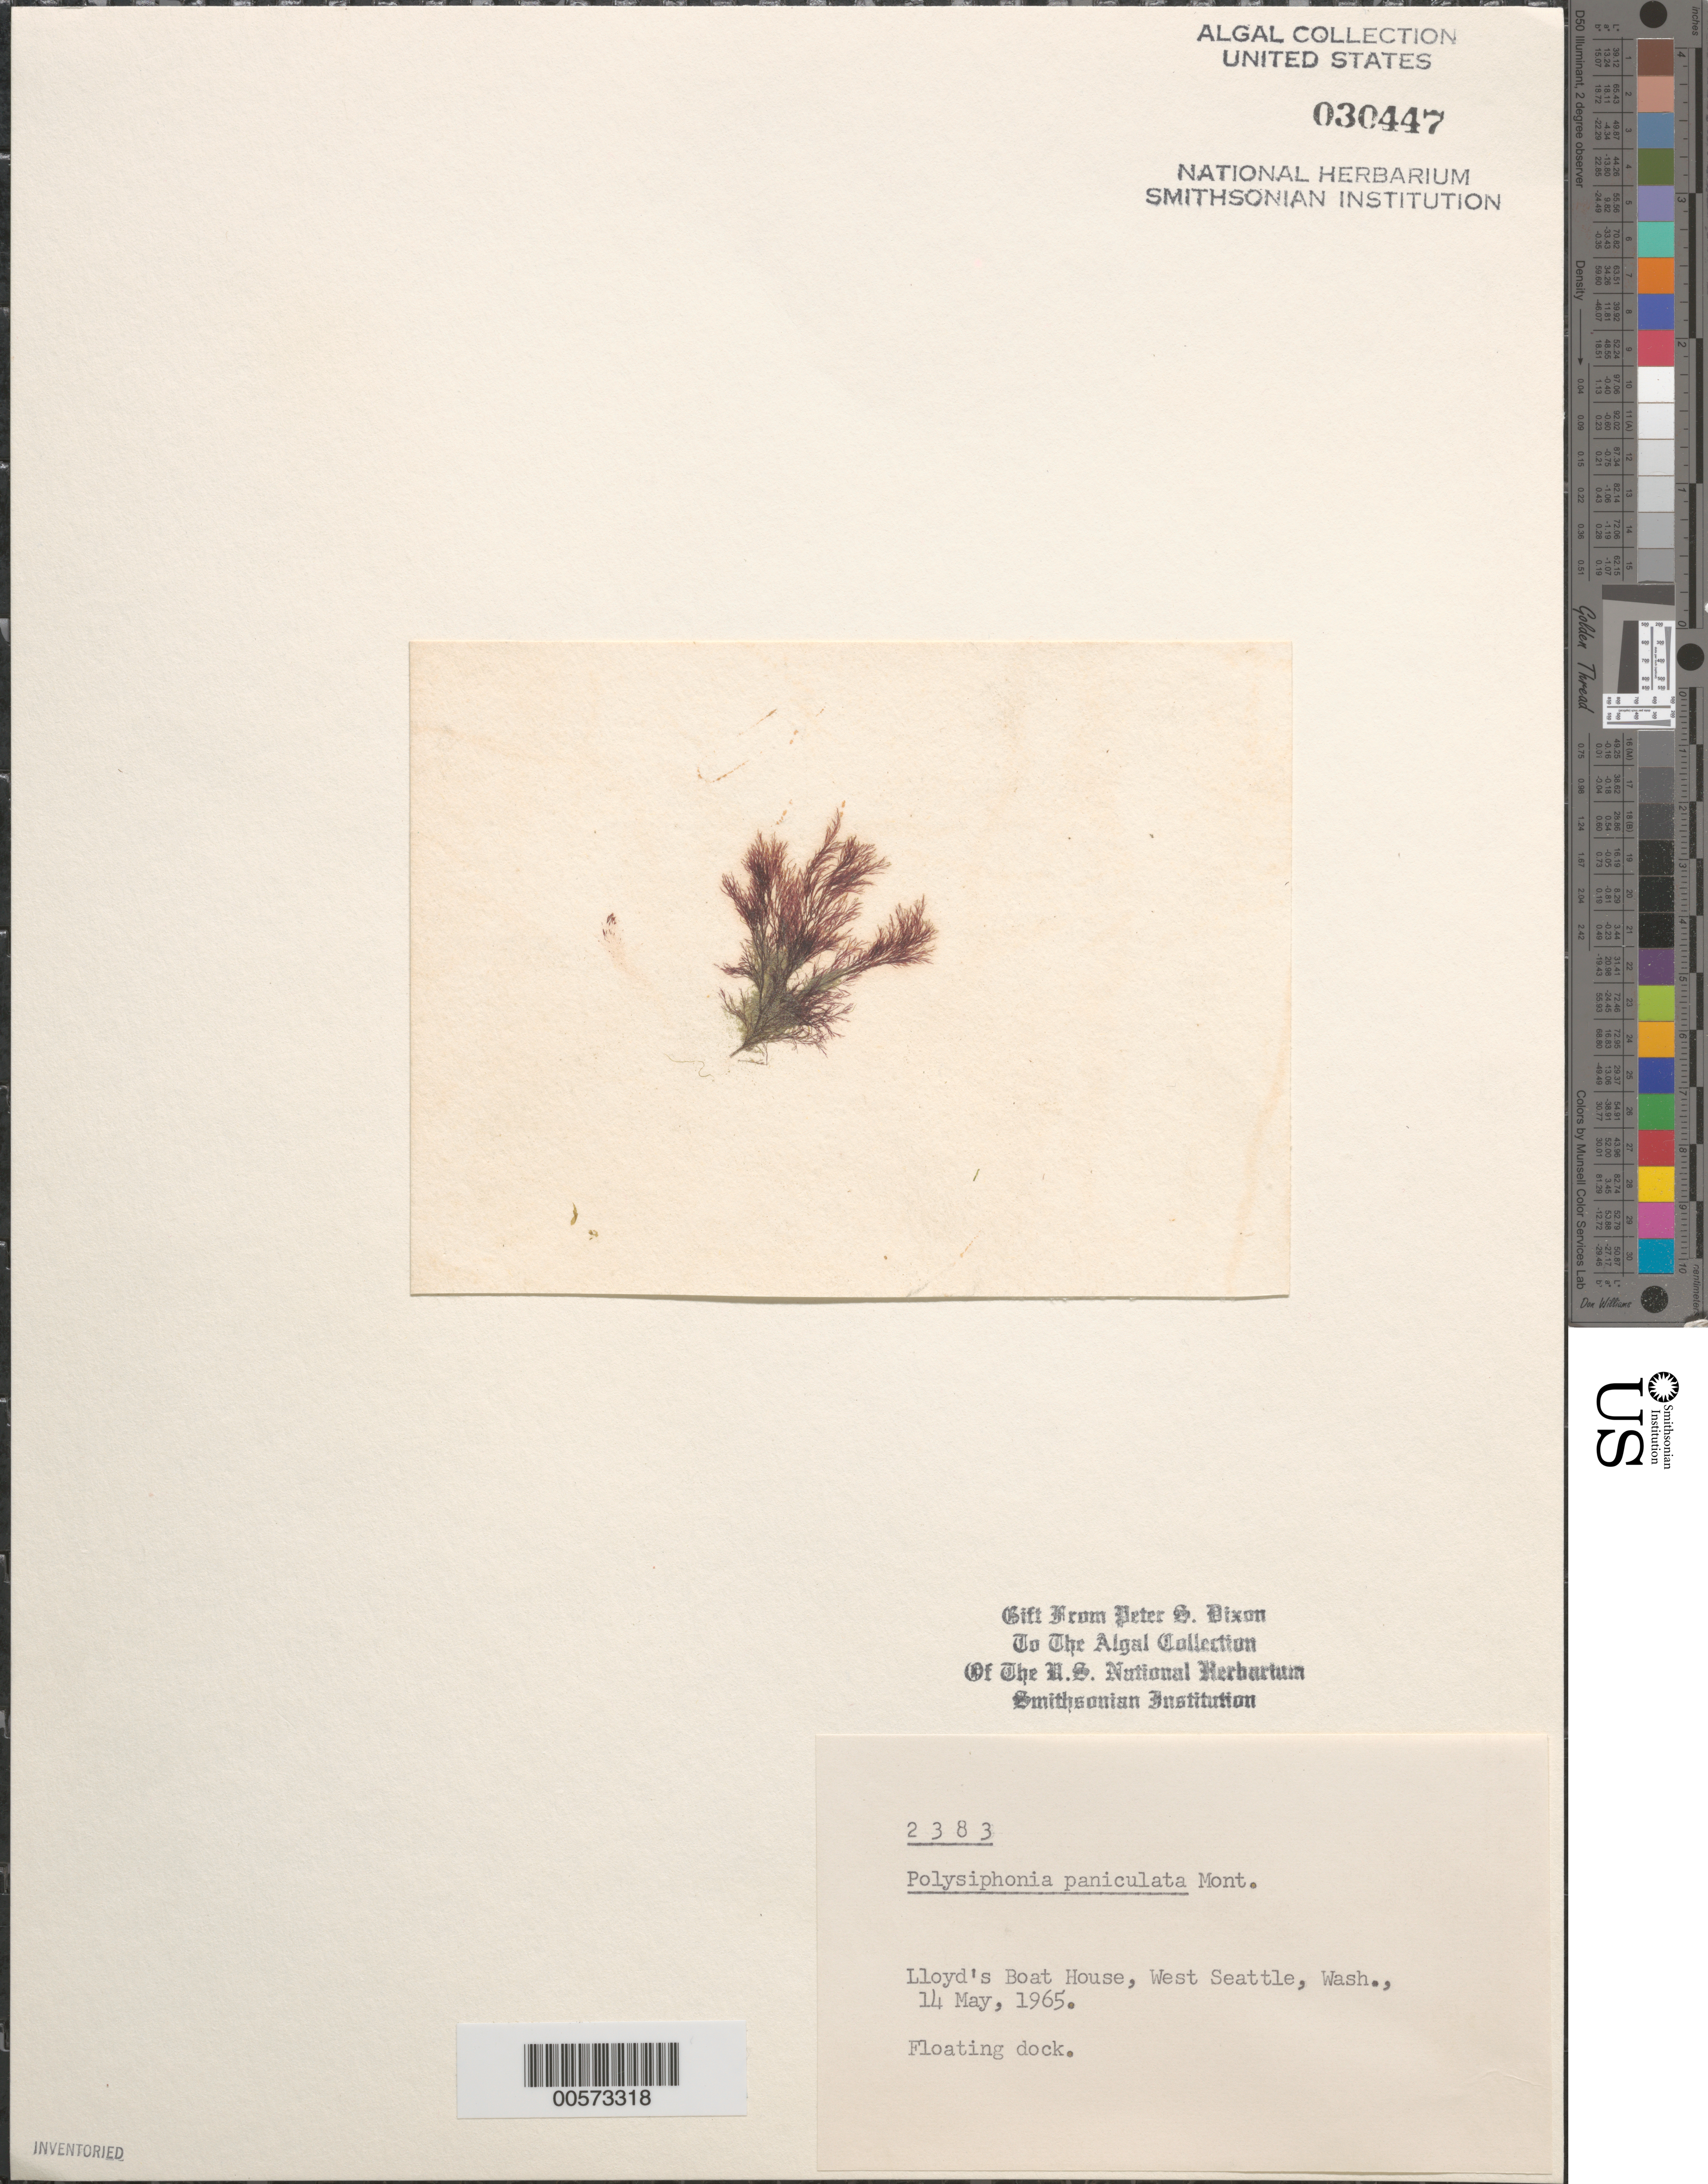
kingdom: Plantae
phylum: Rhodophyta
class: Florideophyceae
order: Ceramiales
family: Rhodomelaceae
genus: Eutrichosiphonia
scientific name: Eutrichosiphonia paniculata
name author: (Mont.) D.E.Bustamante & T.O. Cho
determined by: Algae name updating Project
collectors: P. S. Dixon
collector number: PSD 2383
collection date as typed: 14 May 1965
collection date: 1965-05-14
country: United States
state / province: Washington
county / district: King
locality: Lloyd's Boat House, west Seattle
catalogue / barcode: US 30447